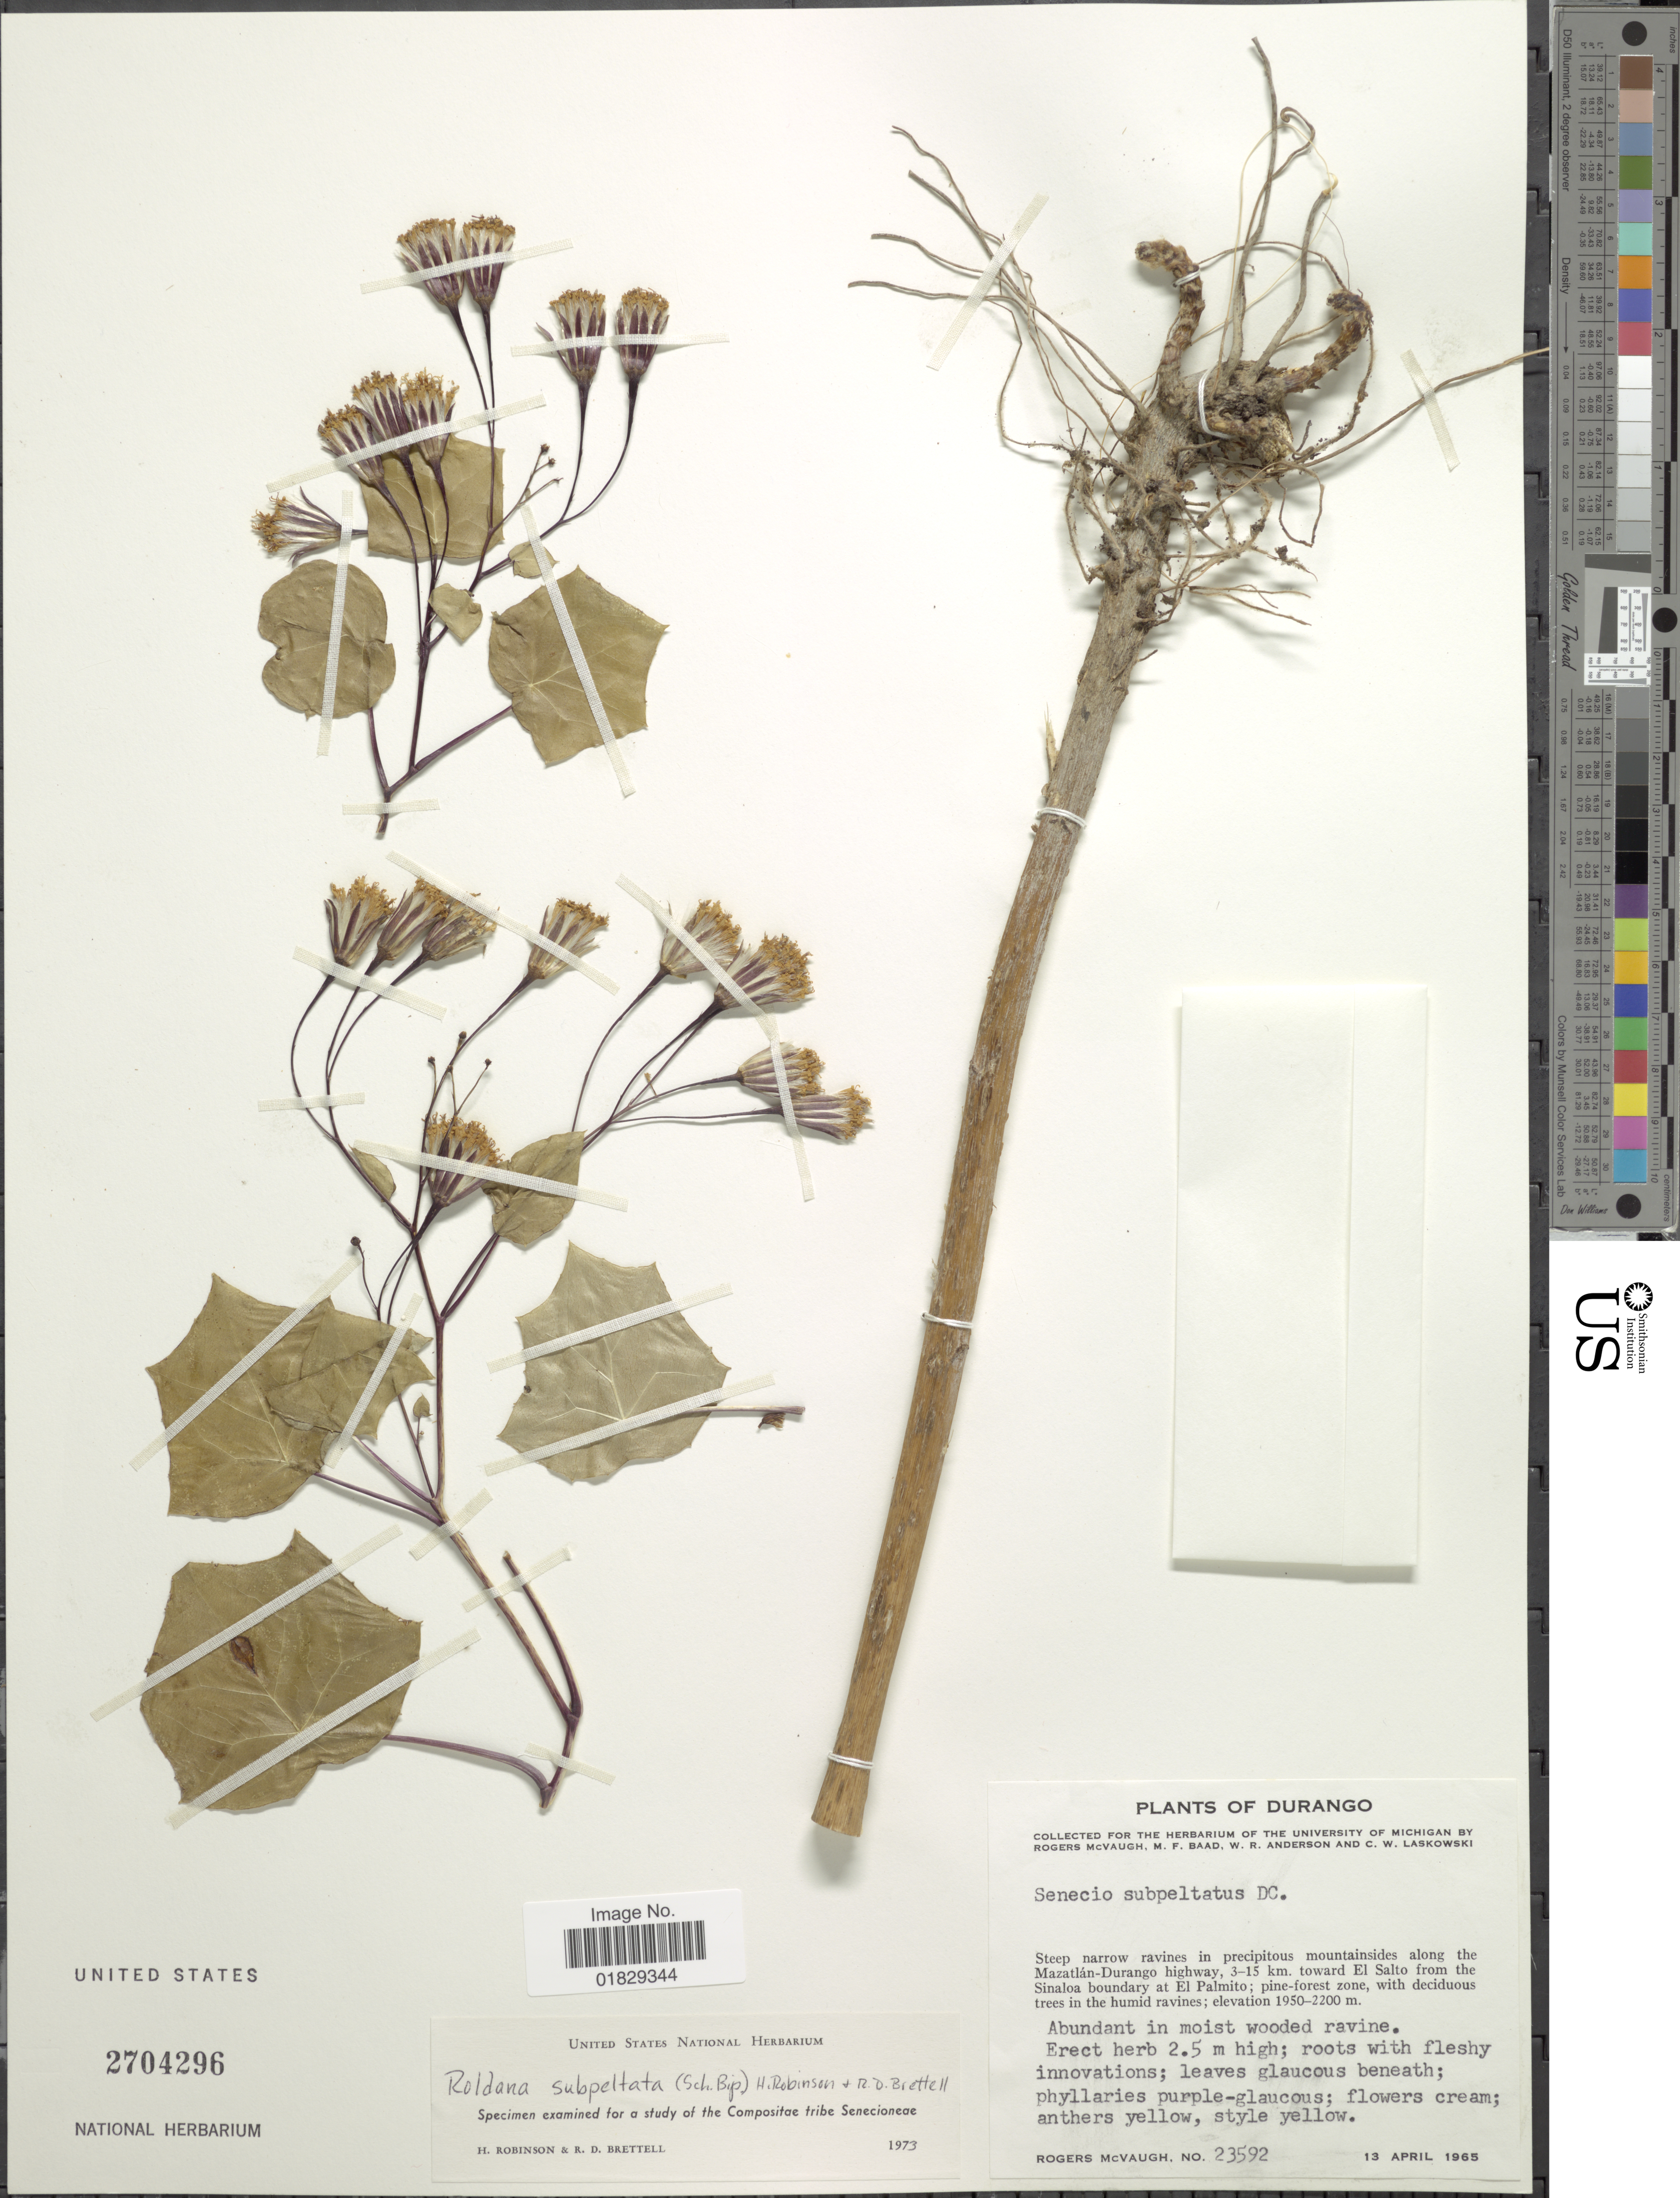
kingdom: Plantae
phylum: Tracheophyta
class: Magnoliopsida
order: Asterales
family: Asteraceae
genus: Roldana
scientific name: Roldana subpeltata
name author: (Sch. Bip.) H. Rob. & Brettell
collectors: R. McVaugh, M. F. Baad, W. Anderson & C. Laskowski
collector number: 23592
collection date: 1965-04-13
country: Mexico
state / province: Durango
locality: Steep narrow ravines in precipitous mountainsides along the Mazatlán-Durango highway, 3-15 km. toward El Salto from the Sinaloa boundary at El Palmito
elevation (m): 1950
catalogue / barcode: US 2704296